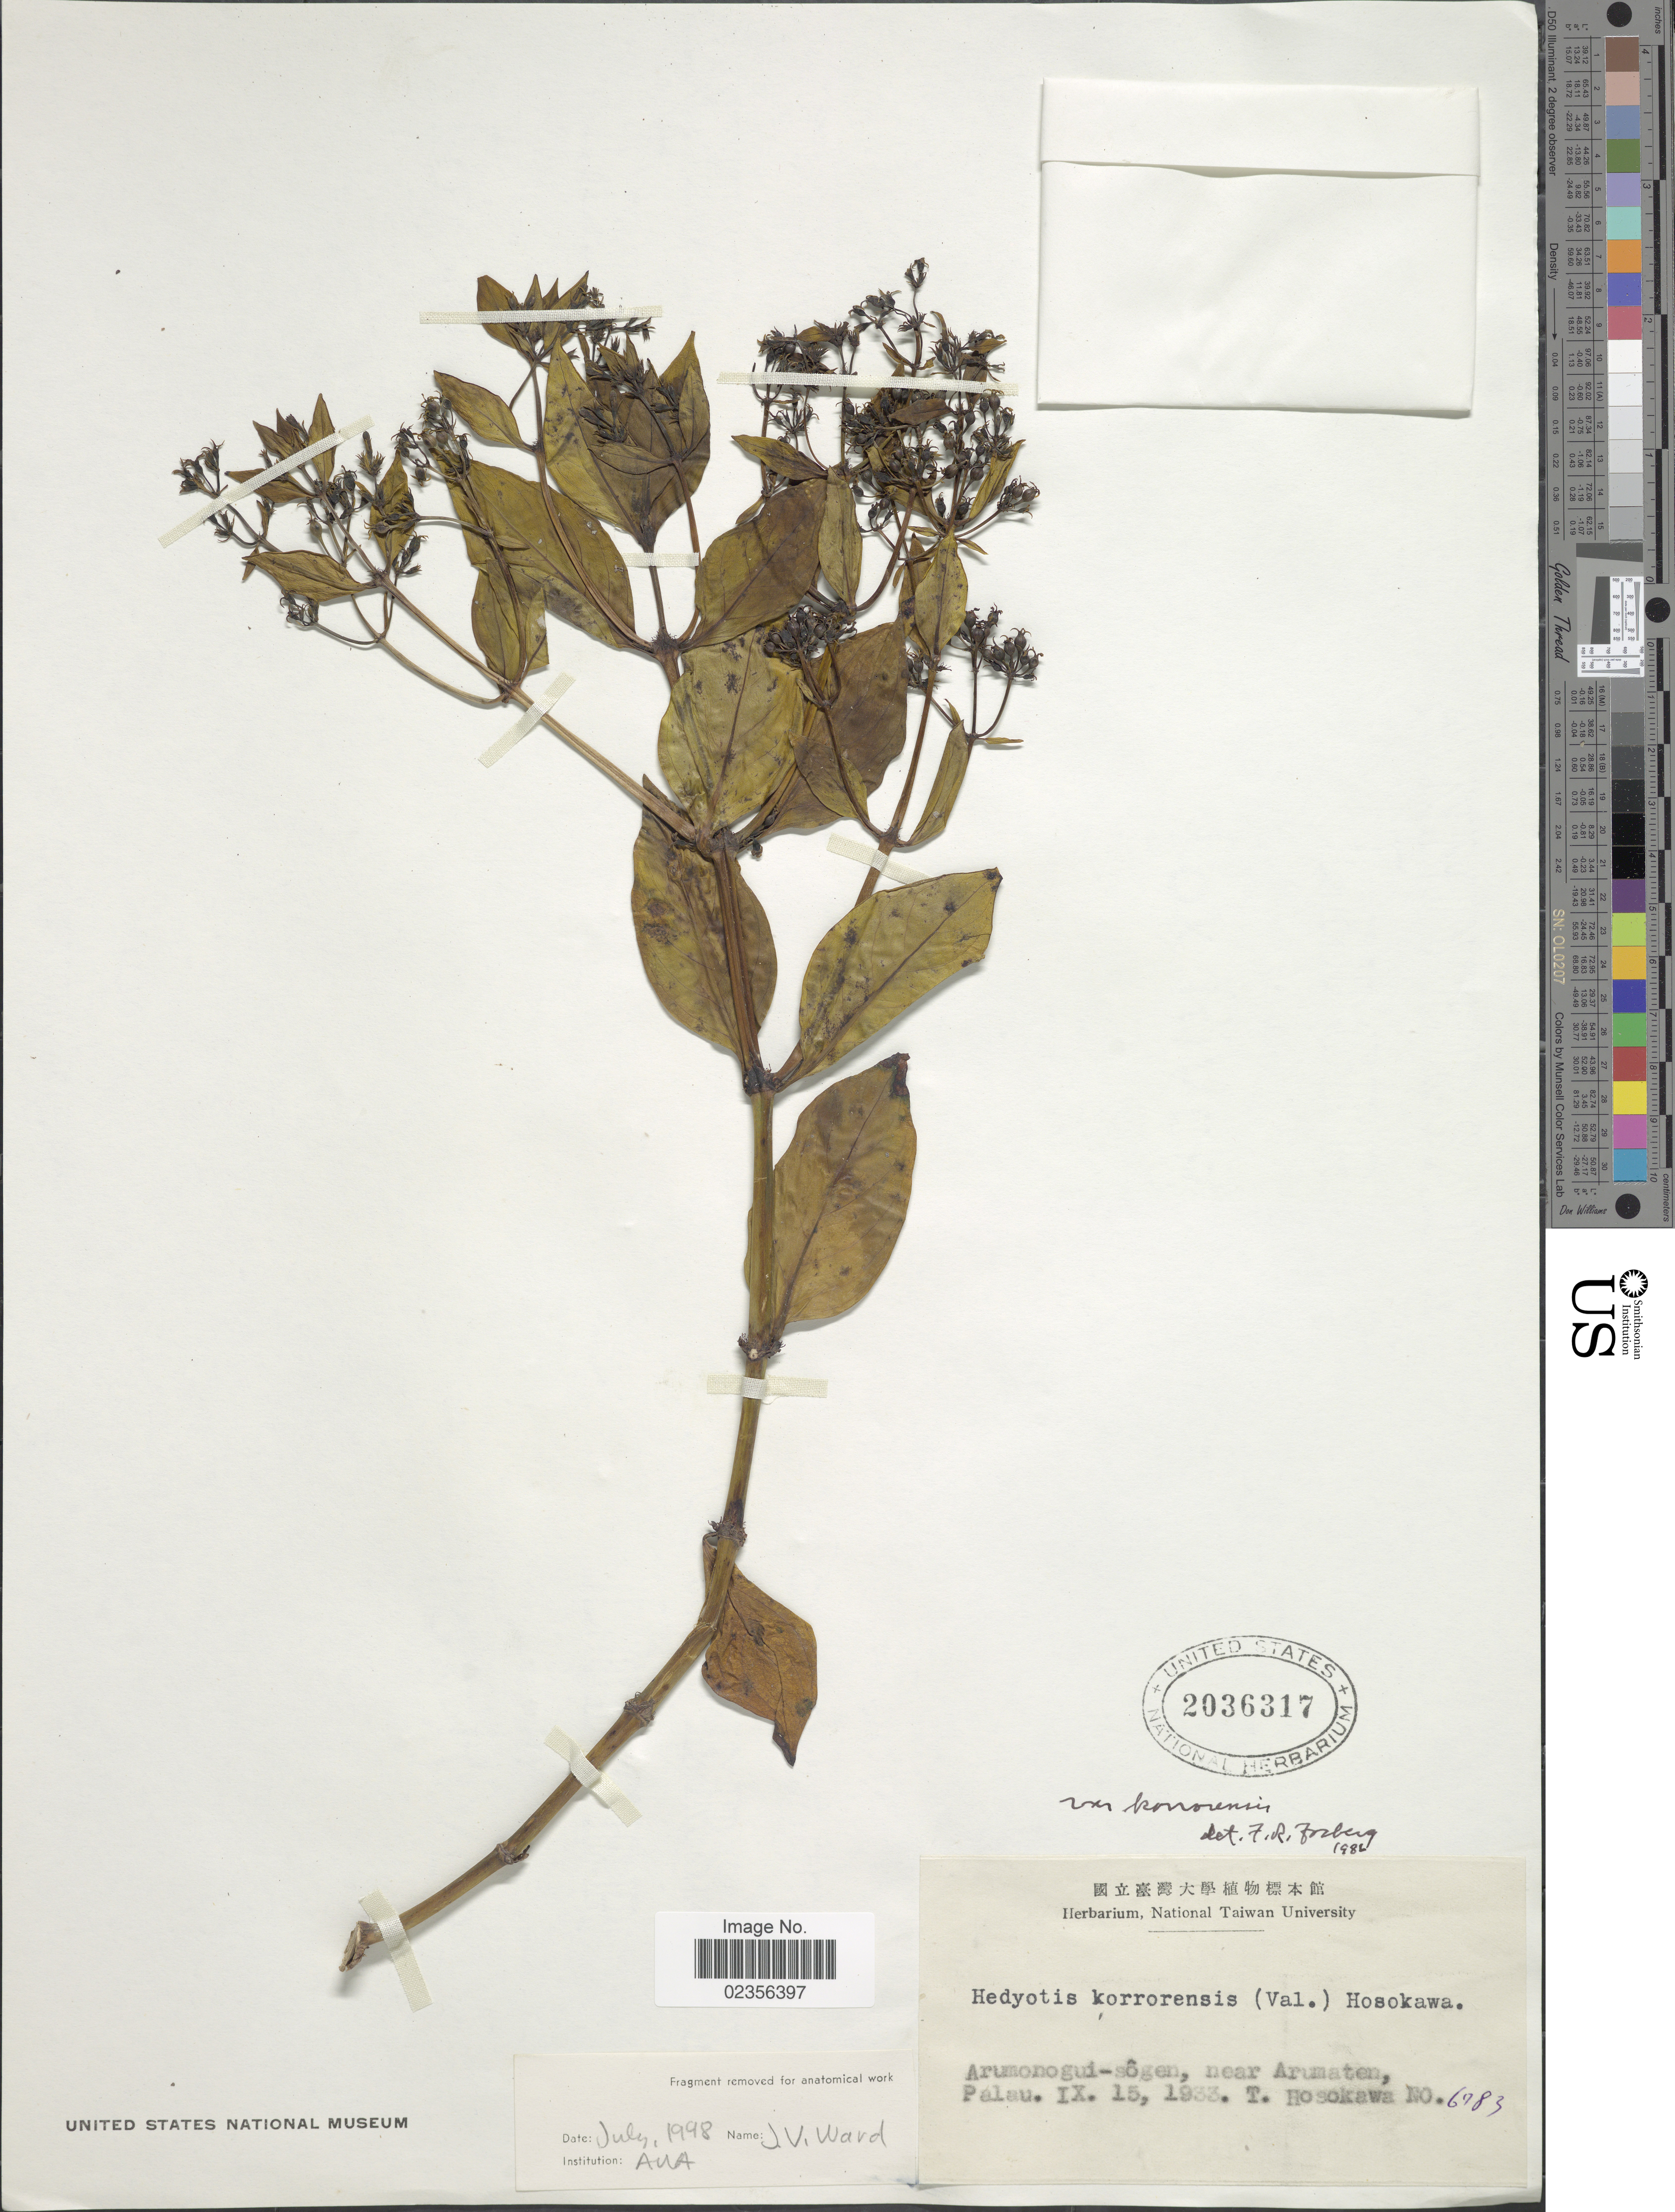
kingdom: Plantae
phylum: Tracheophyta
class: Magnoliopsida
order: Gentianales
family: Rubiaceae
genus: Hedyotis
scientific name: Hedyotis korrorensis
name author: Hosok.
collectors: T. Hosokawa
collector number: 6783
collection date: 1933-09-15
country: Palau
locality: Arumonogui-sogen, near Arumaten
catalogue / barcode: US 2036317